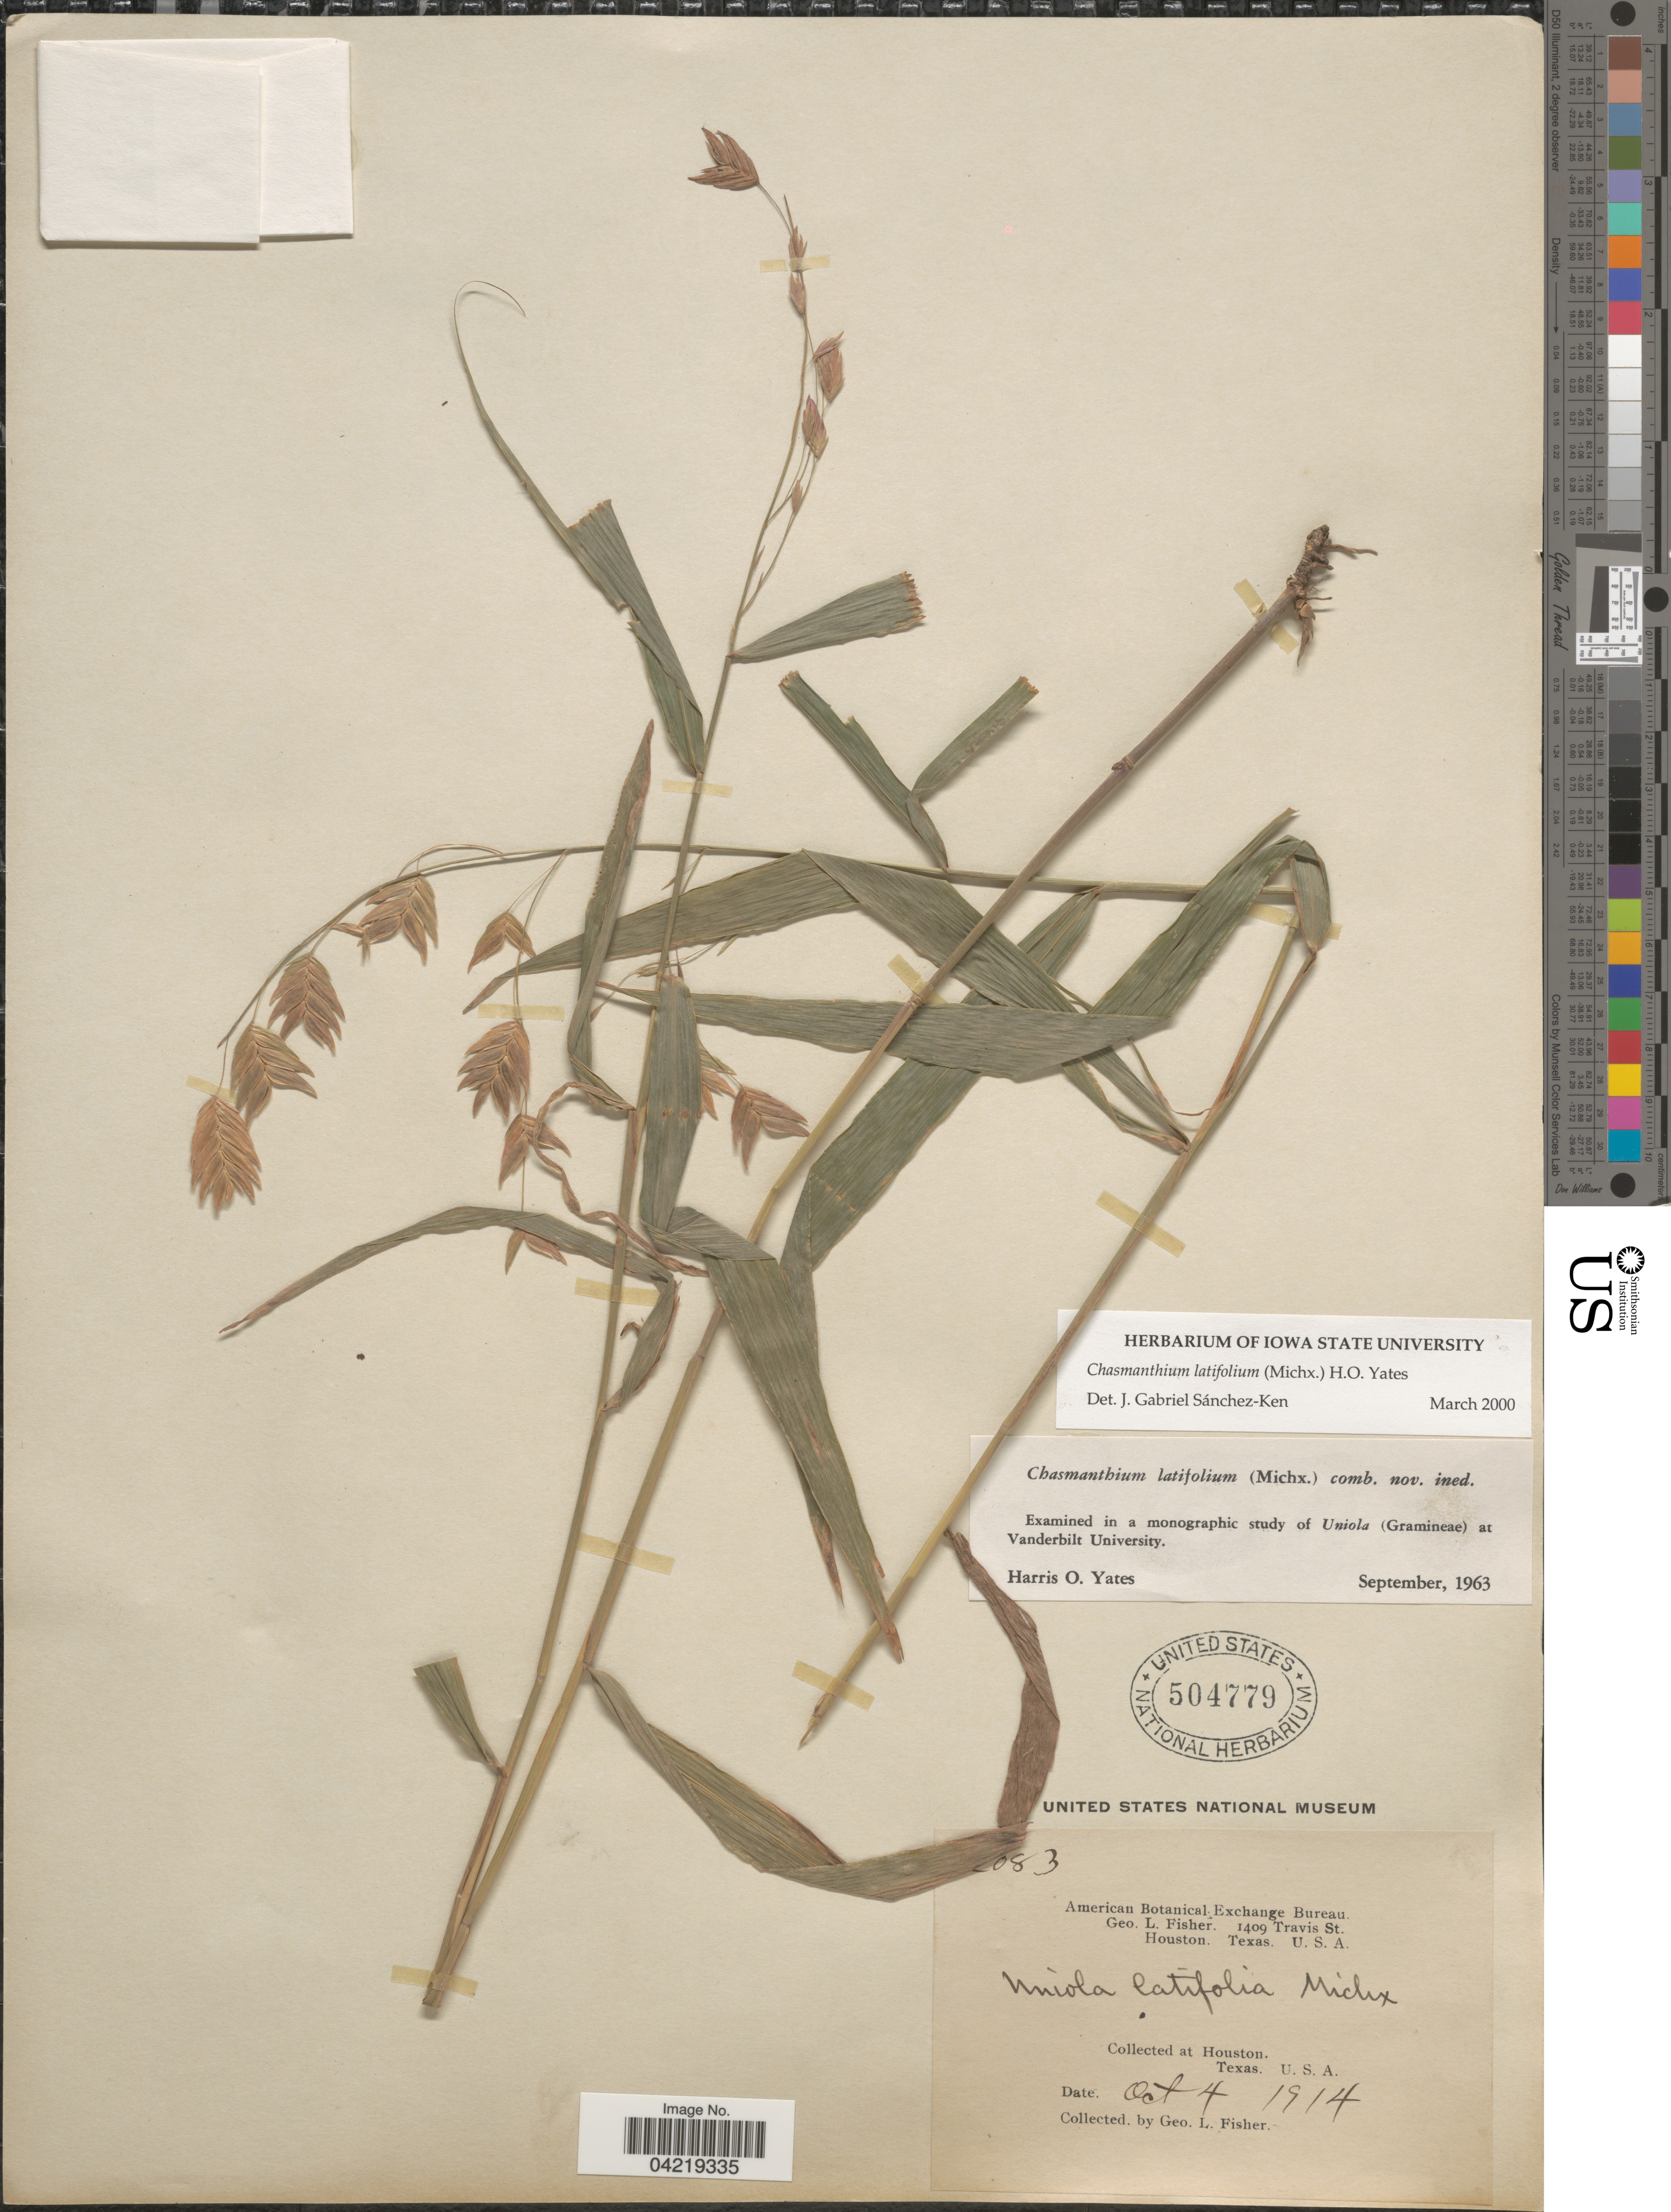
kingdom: Plantae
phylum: Tracheophyta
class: Liliopsida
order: Poales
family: Poaceae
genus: Chasmanthium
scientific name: Chasmanthium latifolium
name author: (Michx.) H.O. Yates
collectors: G. L. Fisher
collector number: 2083*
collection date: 1914-10-04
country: United States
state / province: Texas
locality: At Houston.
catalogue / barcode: US 504779